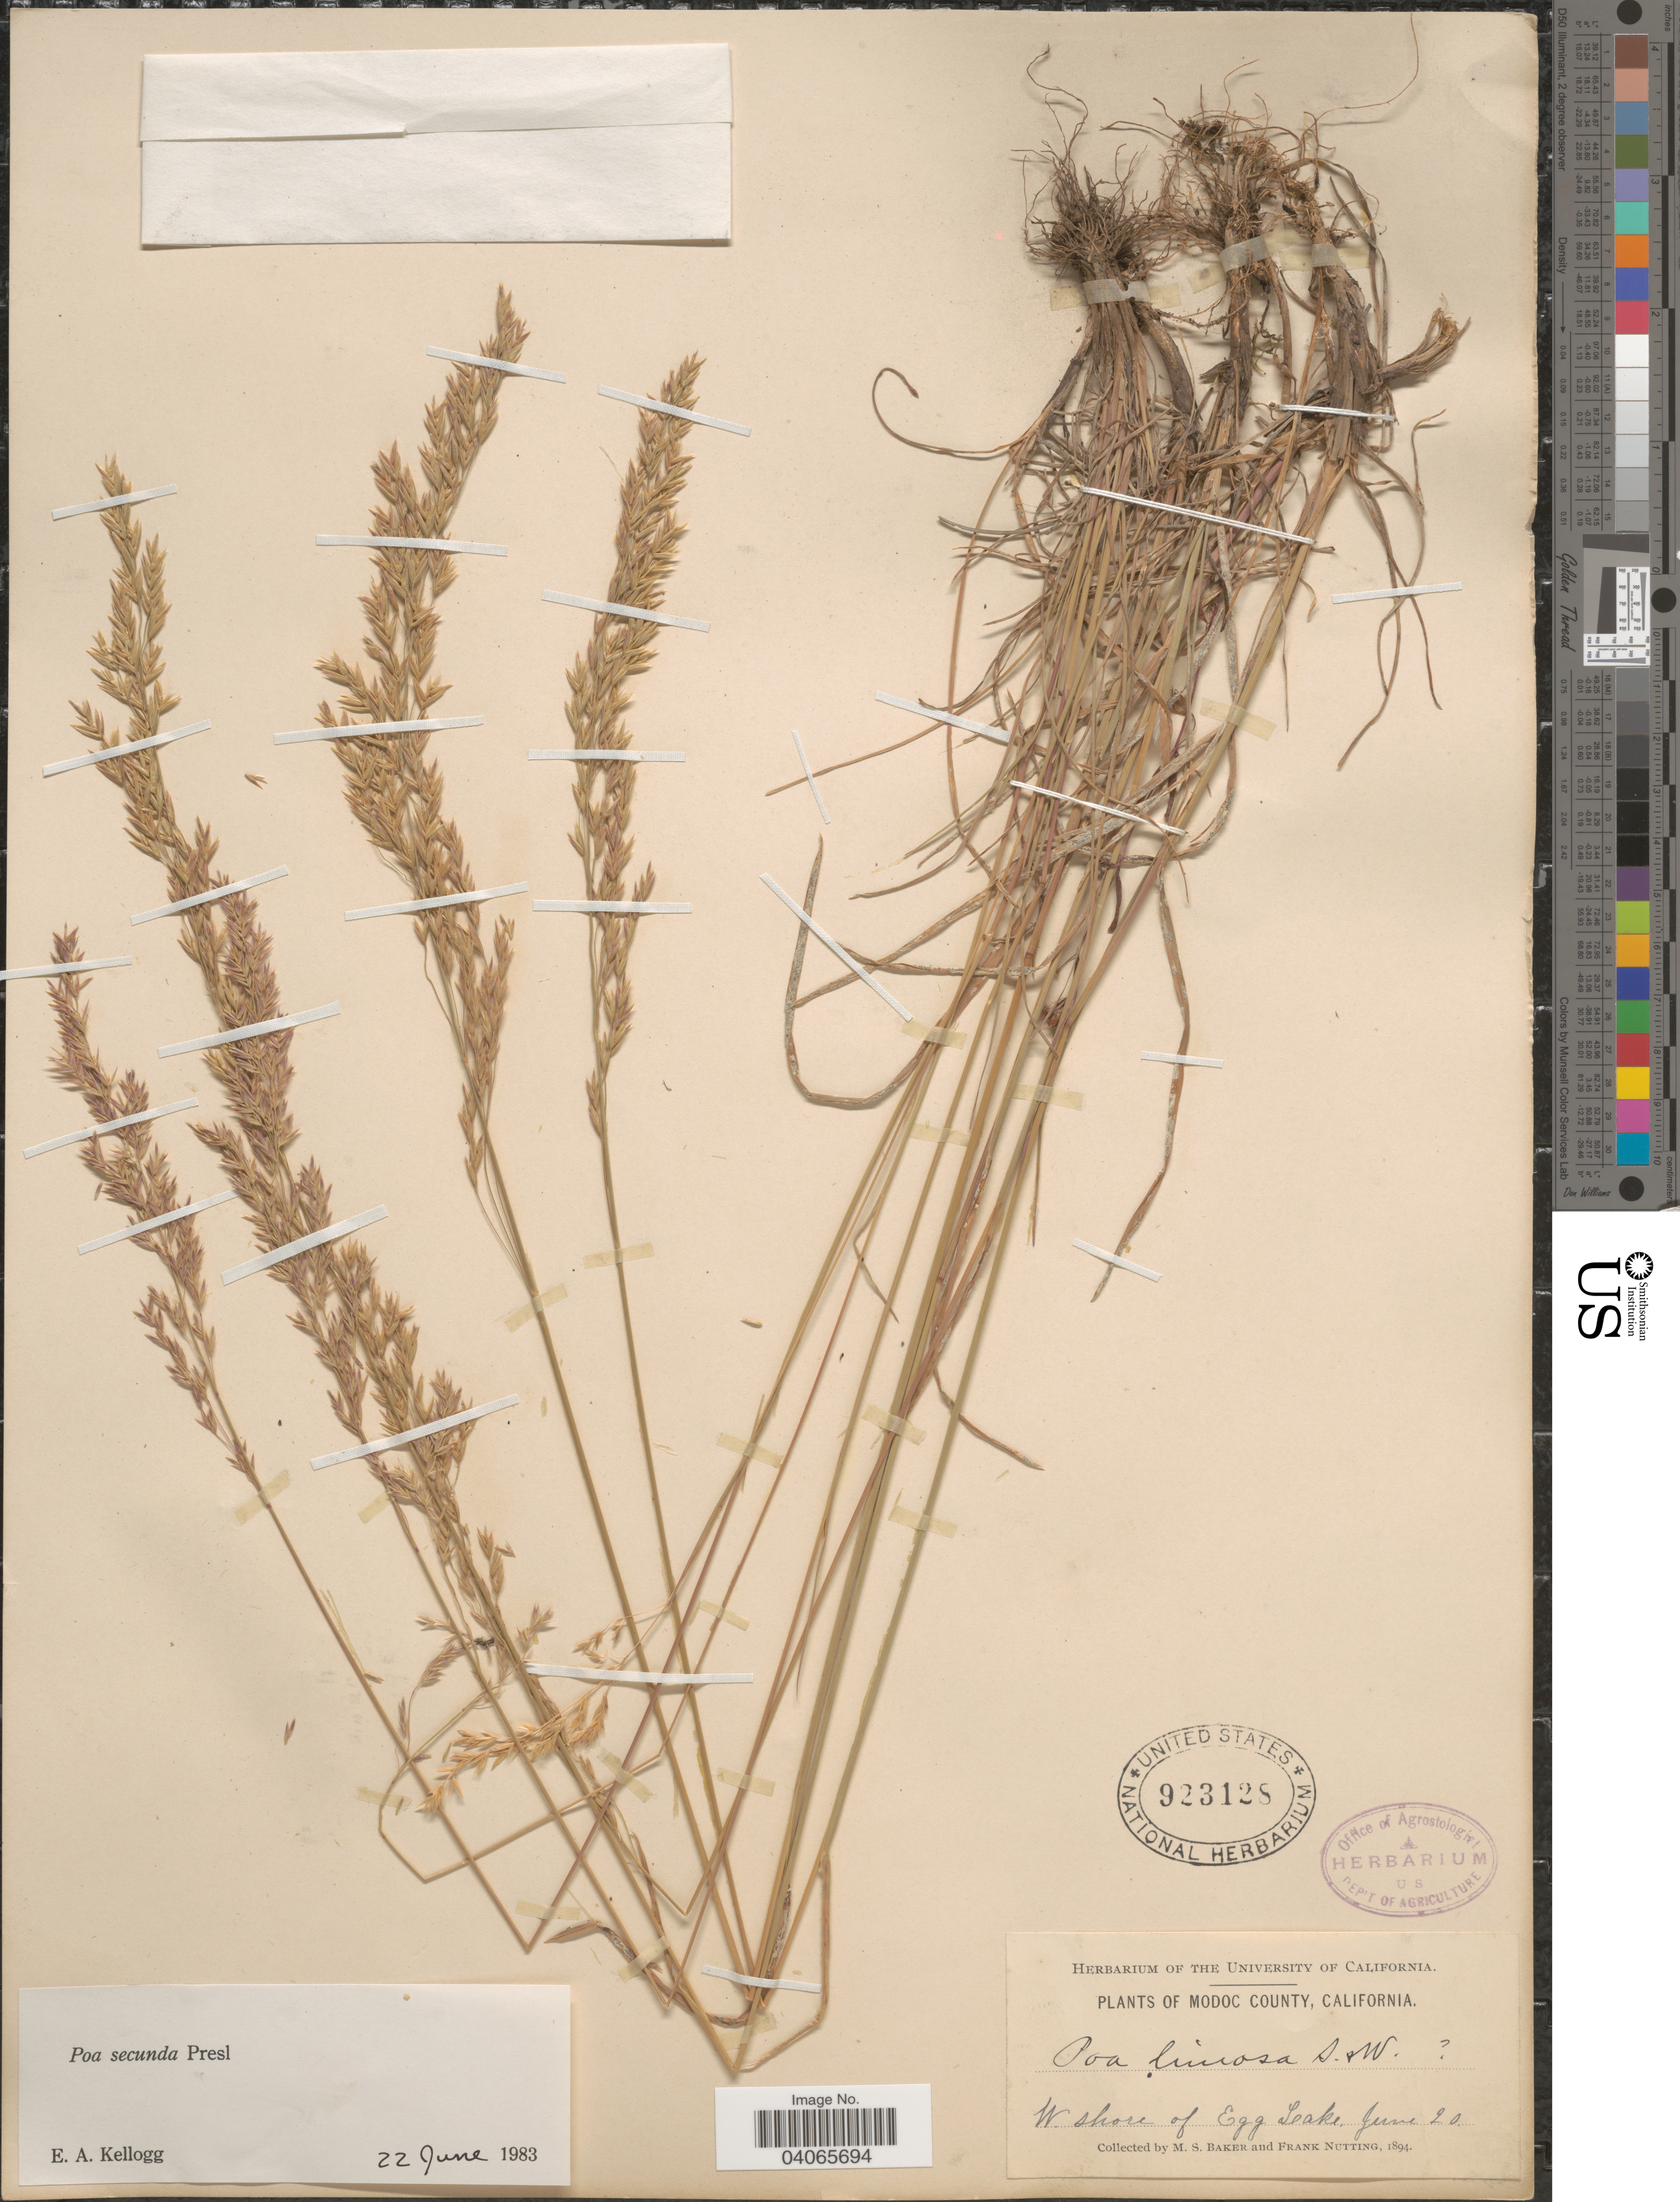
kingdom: Plantae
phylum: Tracheophyta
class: Liliopsida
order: Poales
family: Poaceae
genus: Poa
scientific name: Poa secunda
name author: J. Presl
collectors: M. S. Baker & F. Nutting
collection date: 1894-06-20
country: United States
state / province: California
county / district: Modoc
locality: Modoc County. W shore of Egg Lake.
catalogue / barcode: US 923128